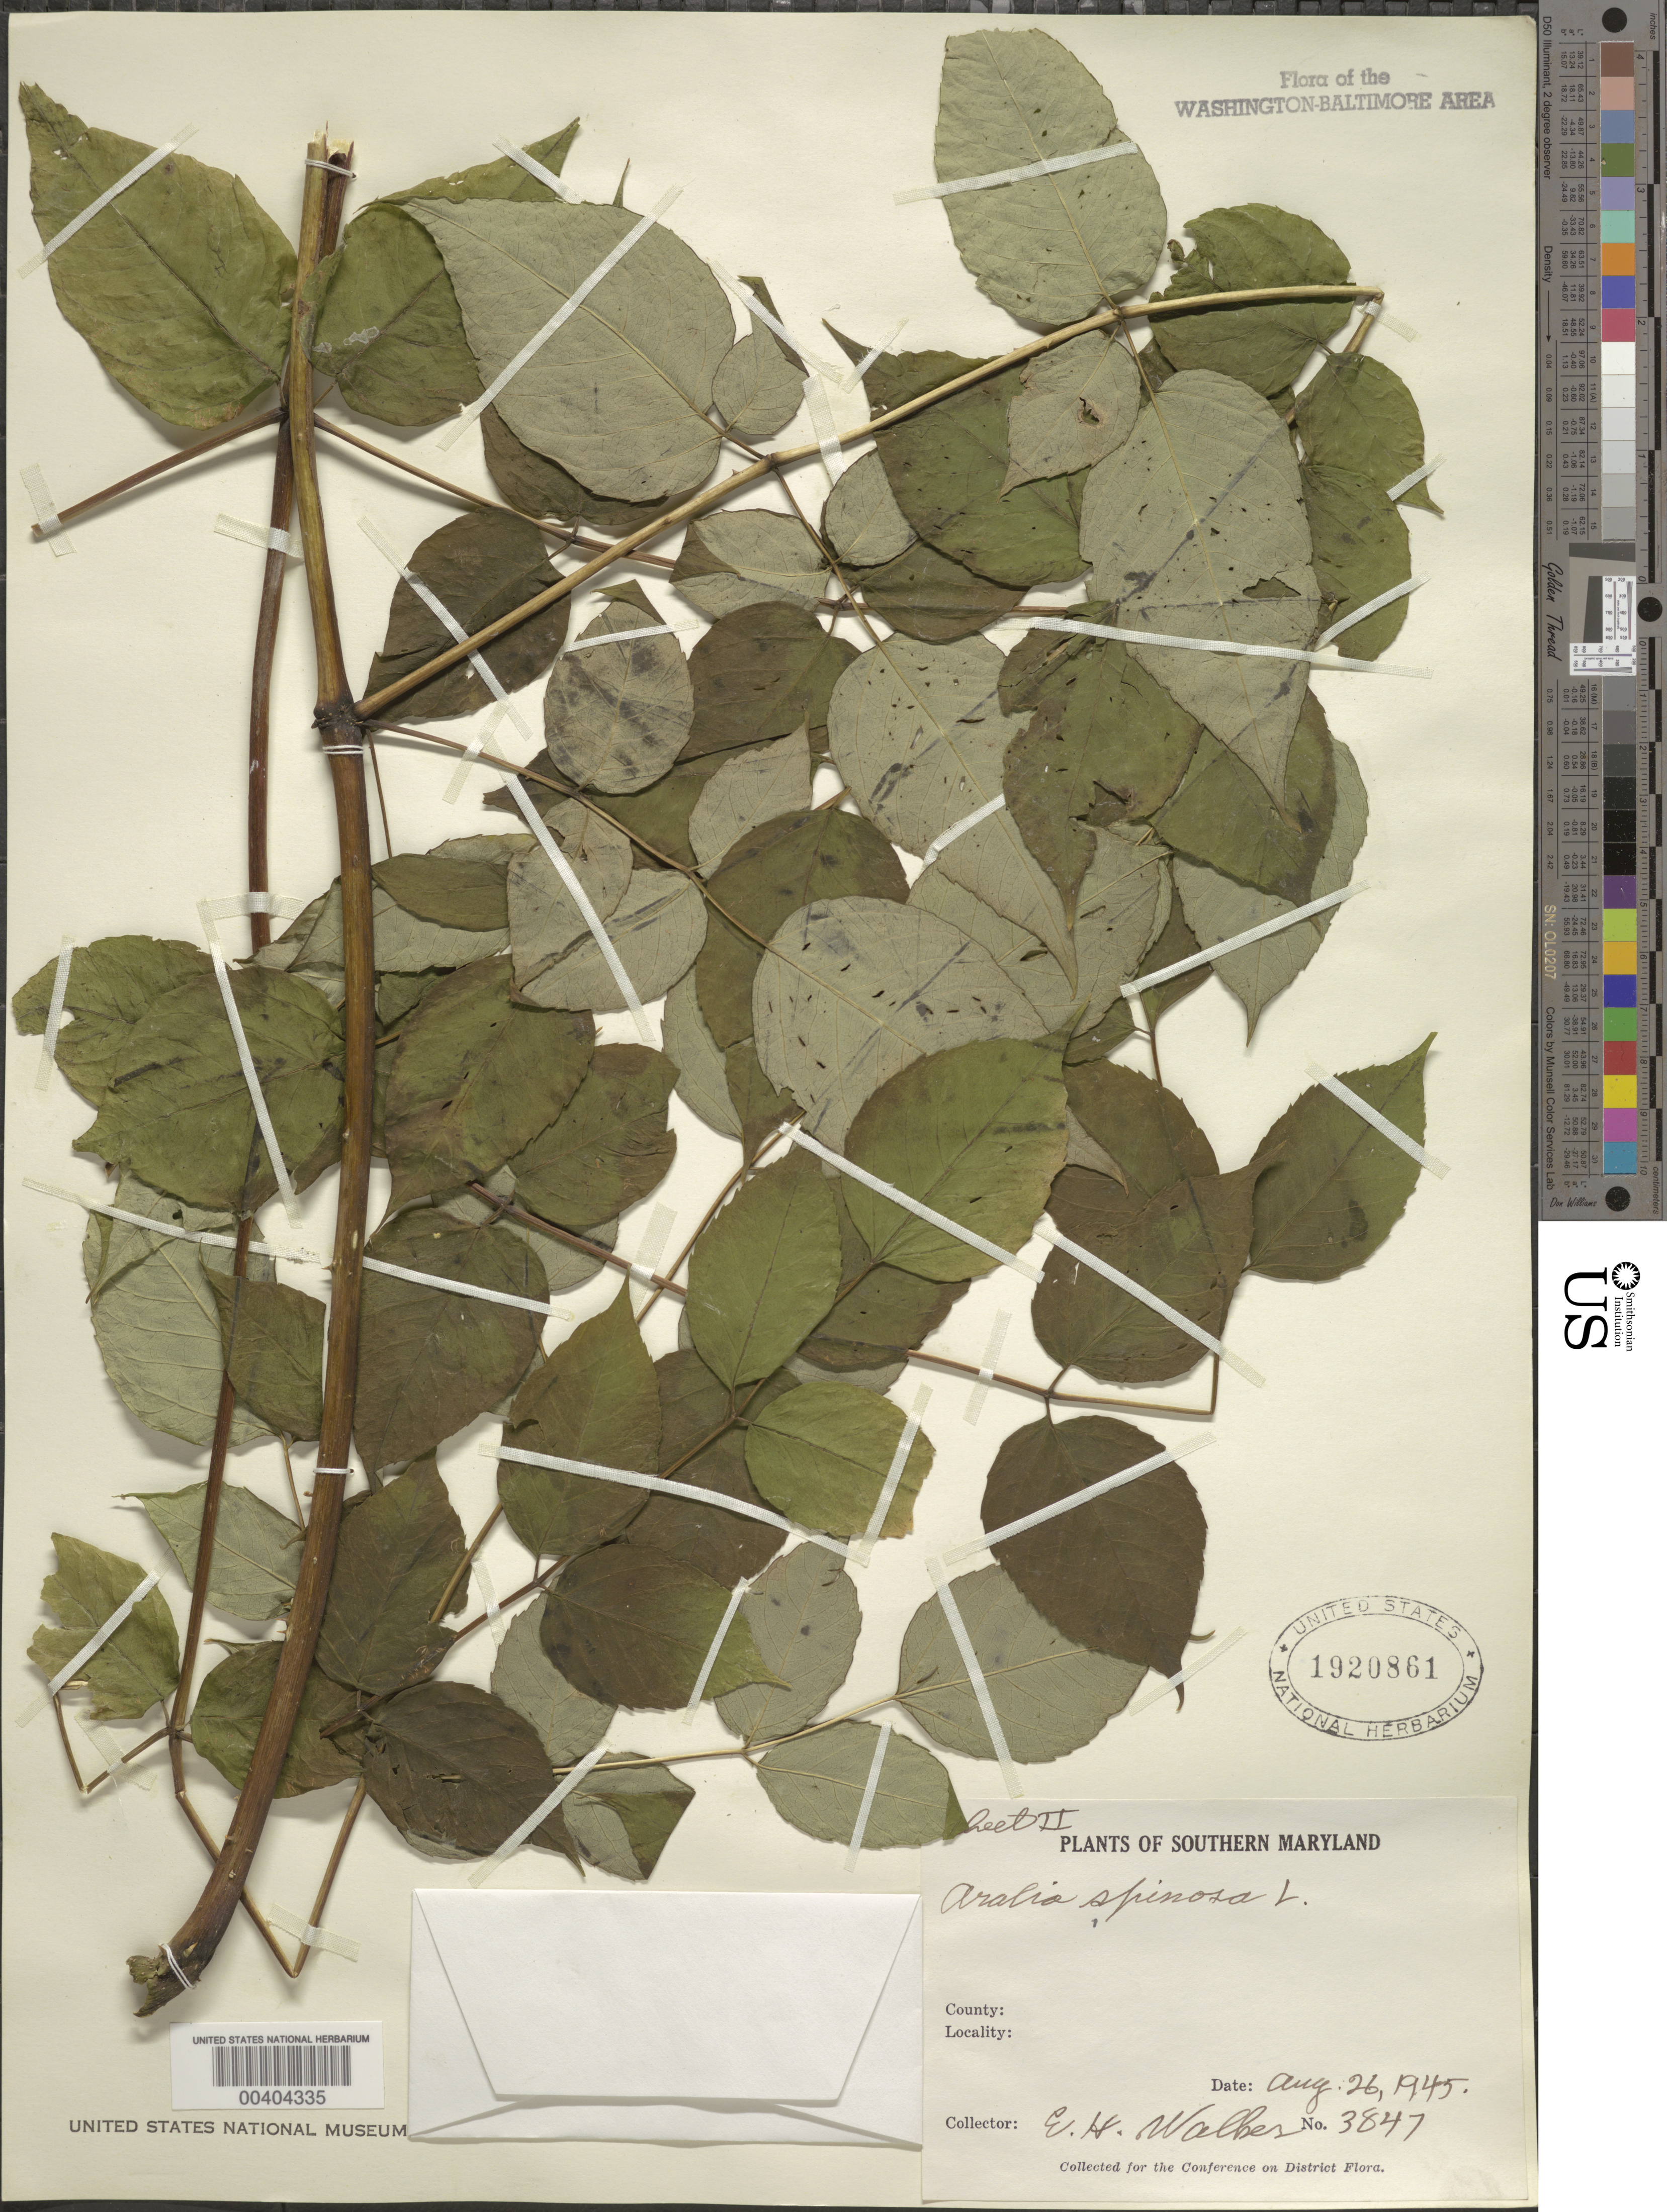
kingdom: Plantae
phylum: Tracheophyta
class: Magnoliopsida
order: Apiales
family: Araliaceae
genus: Aralia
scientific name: Aralia spinosa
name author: L.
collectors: E. H. Walker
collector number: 3847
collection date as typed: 26 Aug 1945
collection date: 1945-08-26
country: United States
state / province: Maryland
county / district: Charles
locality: South of Waldorf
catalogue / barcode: US 1920861